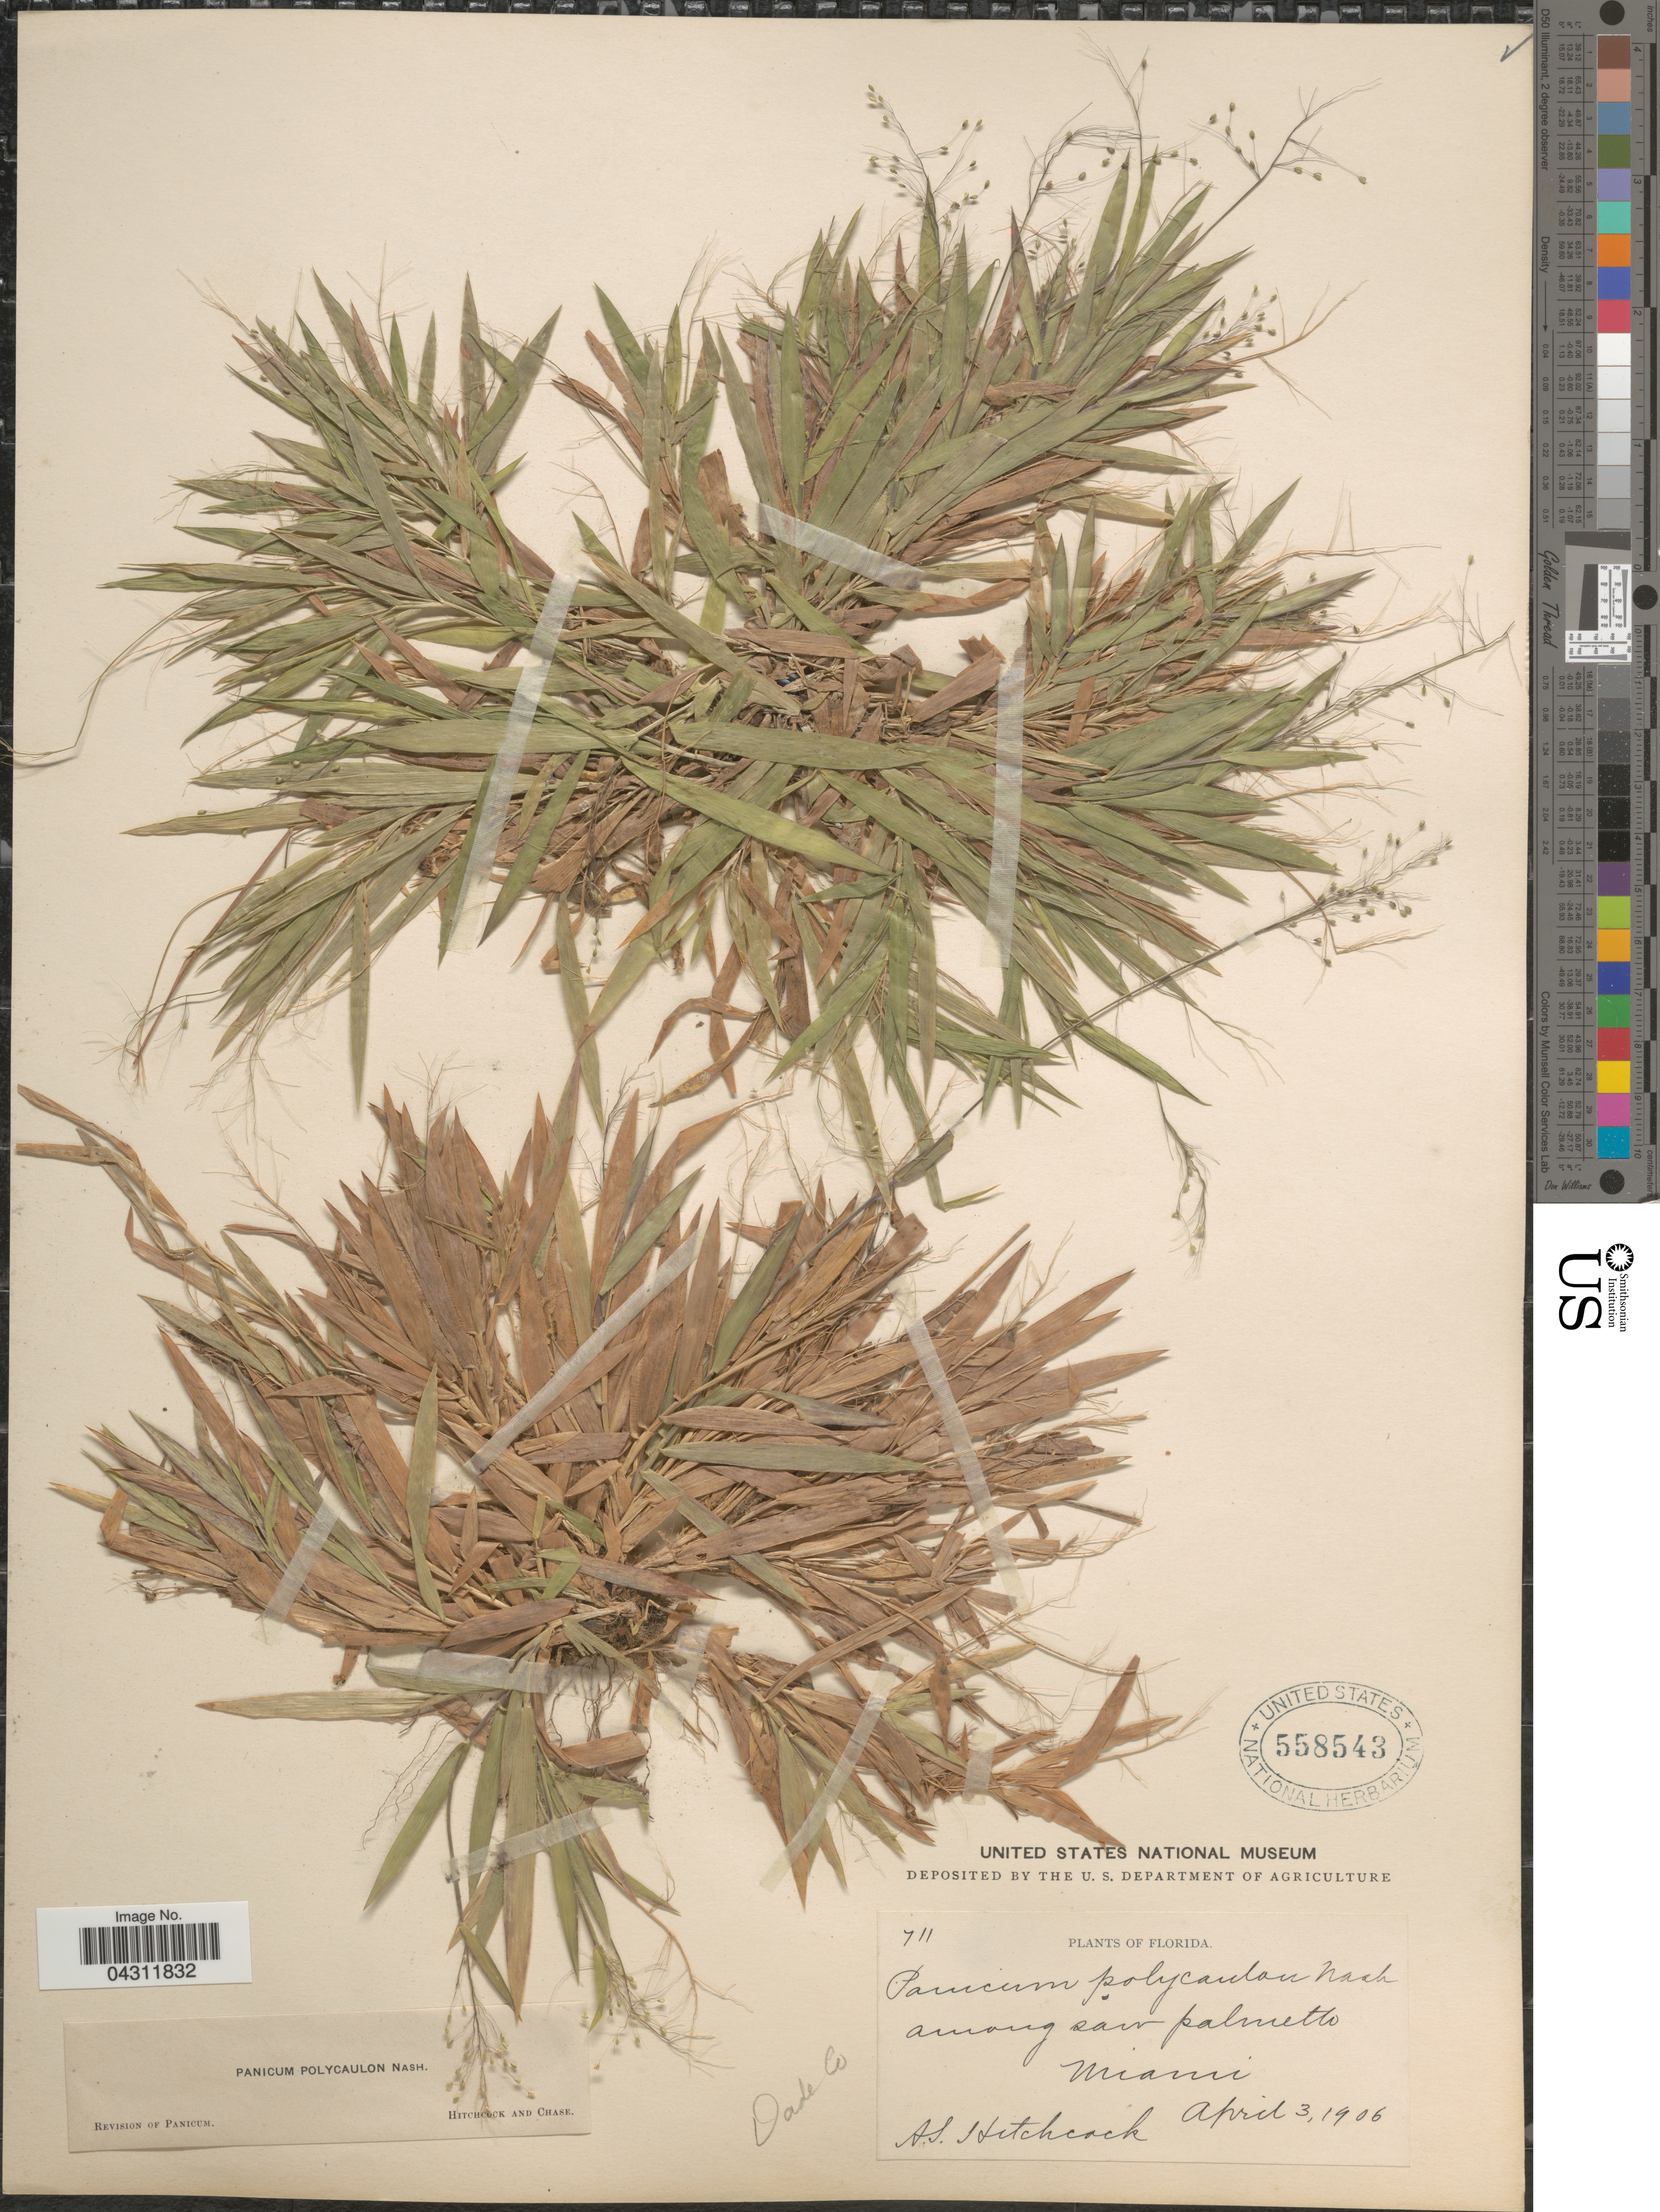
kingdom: Plantae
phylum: Tracheophyta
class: Liliopsida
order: Poales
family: Poaceae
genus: Dichanthelium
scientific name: Dichanthelium strigosum var. glabrescens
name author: (Griseb.) Freckmann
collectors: A. S. Hitchcock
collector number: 711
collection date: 1906-04-03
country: United States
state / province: Florida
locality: Among saw palmetto. Miami. Dade Co.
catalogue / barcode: US 558543